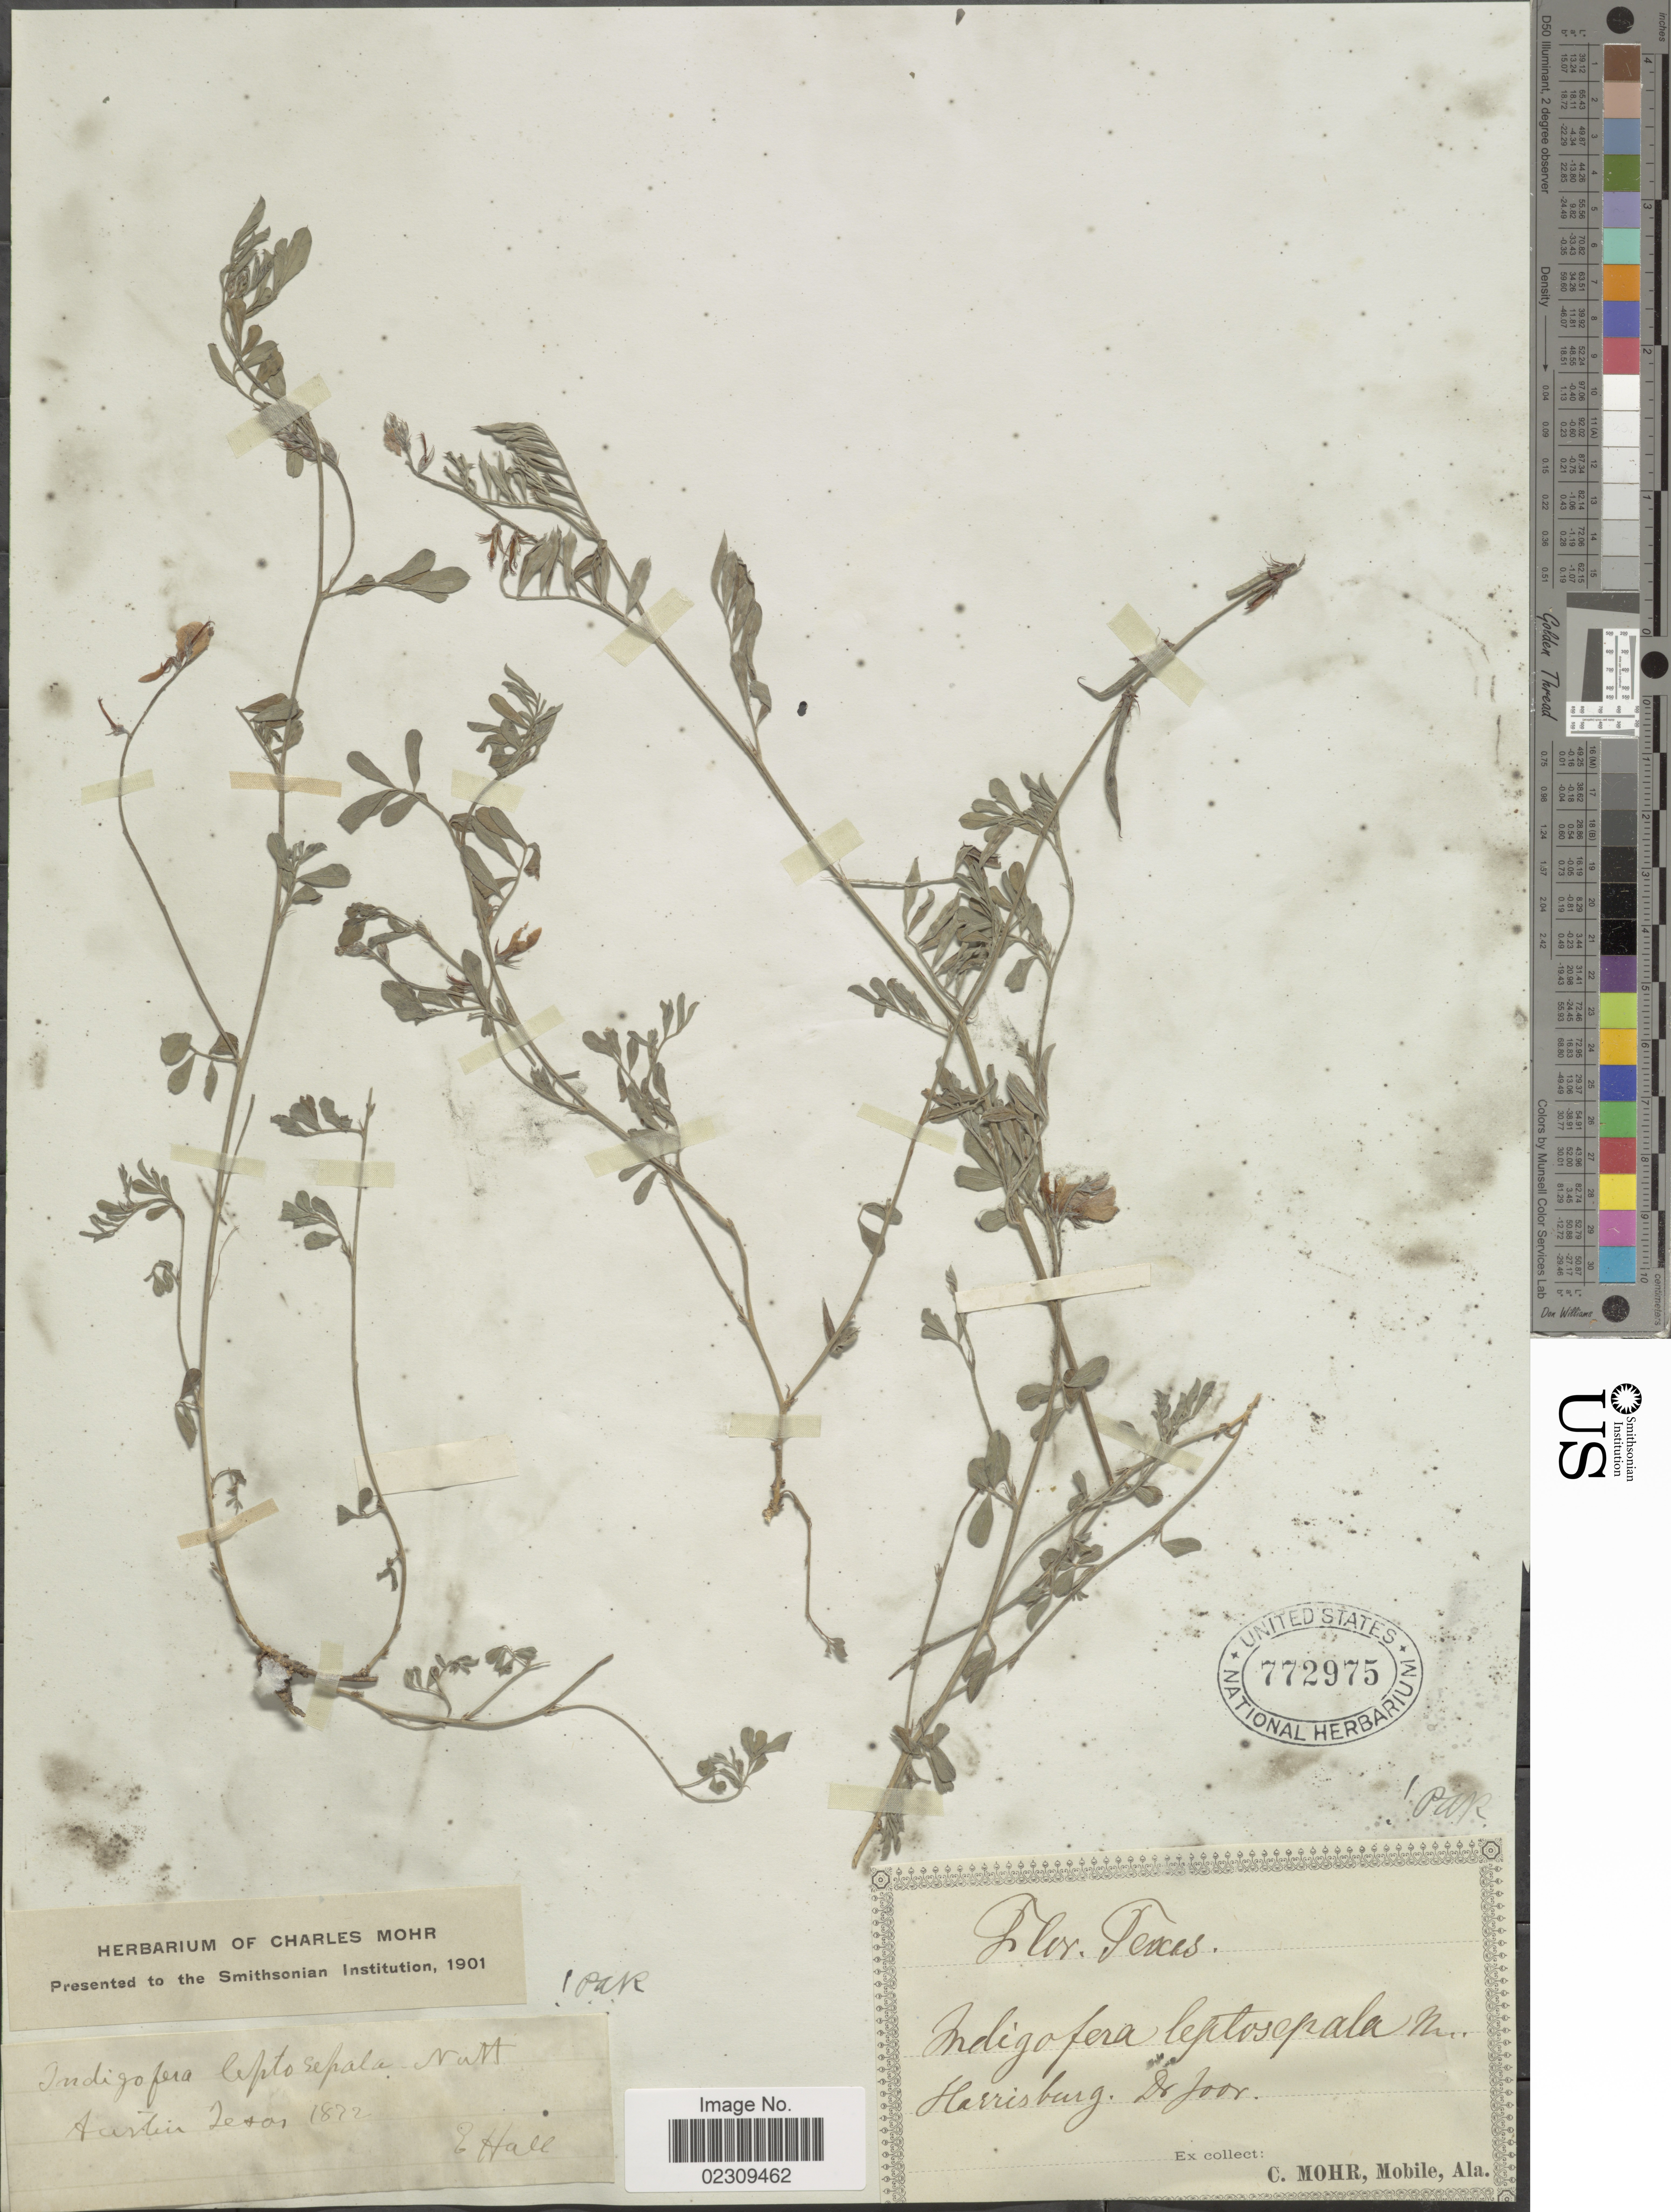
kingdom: Plantae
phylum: Tracheophyta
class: Magnoliopsida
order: Fabales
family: Fabaceae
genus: Indigofera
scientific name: Indigofera leptosepala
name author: Nutt.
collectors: -. Joor & E. Hall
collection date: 1872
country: United States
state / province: Texas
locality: Austin, Harrisburg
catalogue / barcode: US 772975